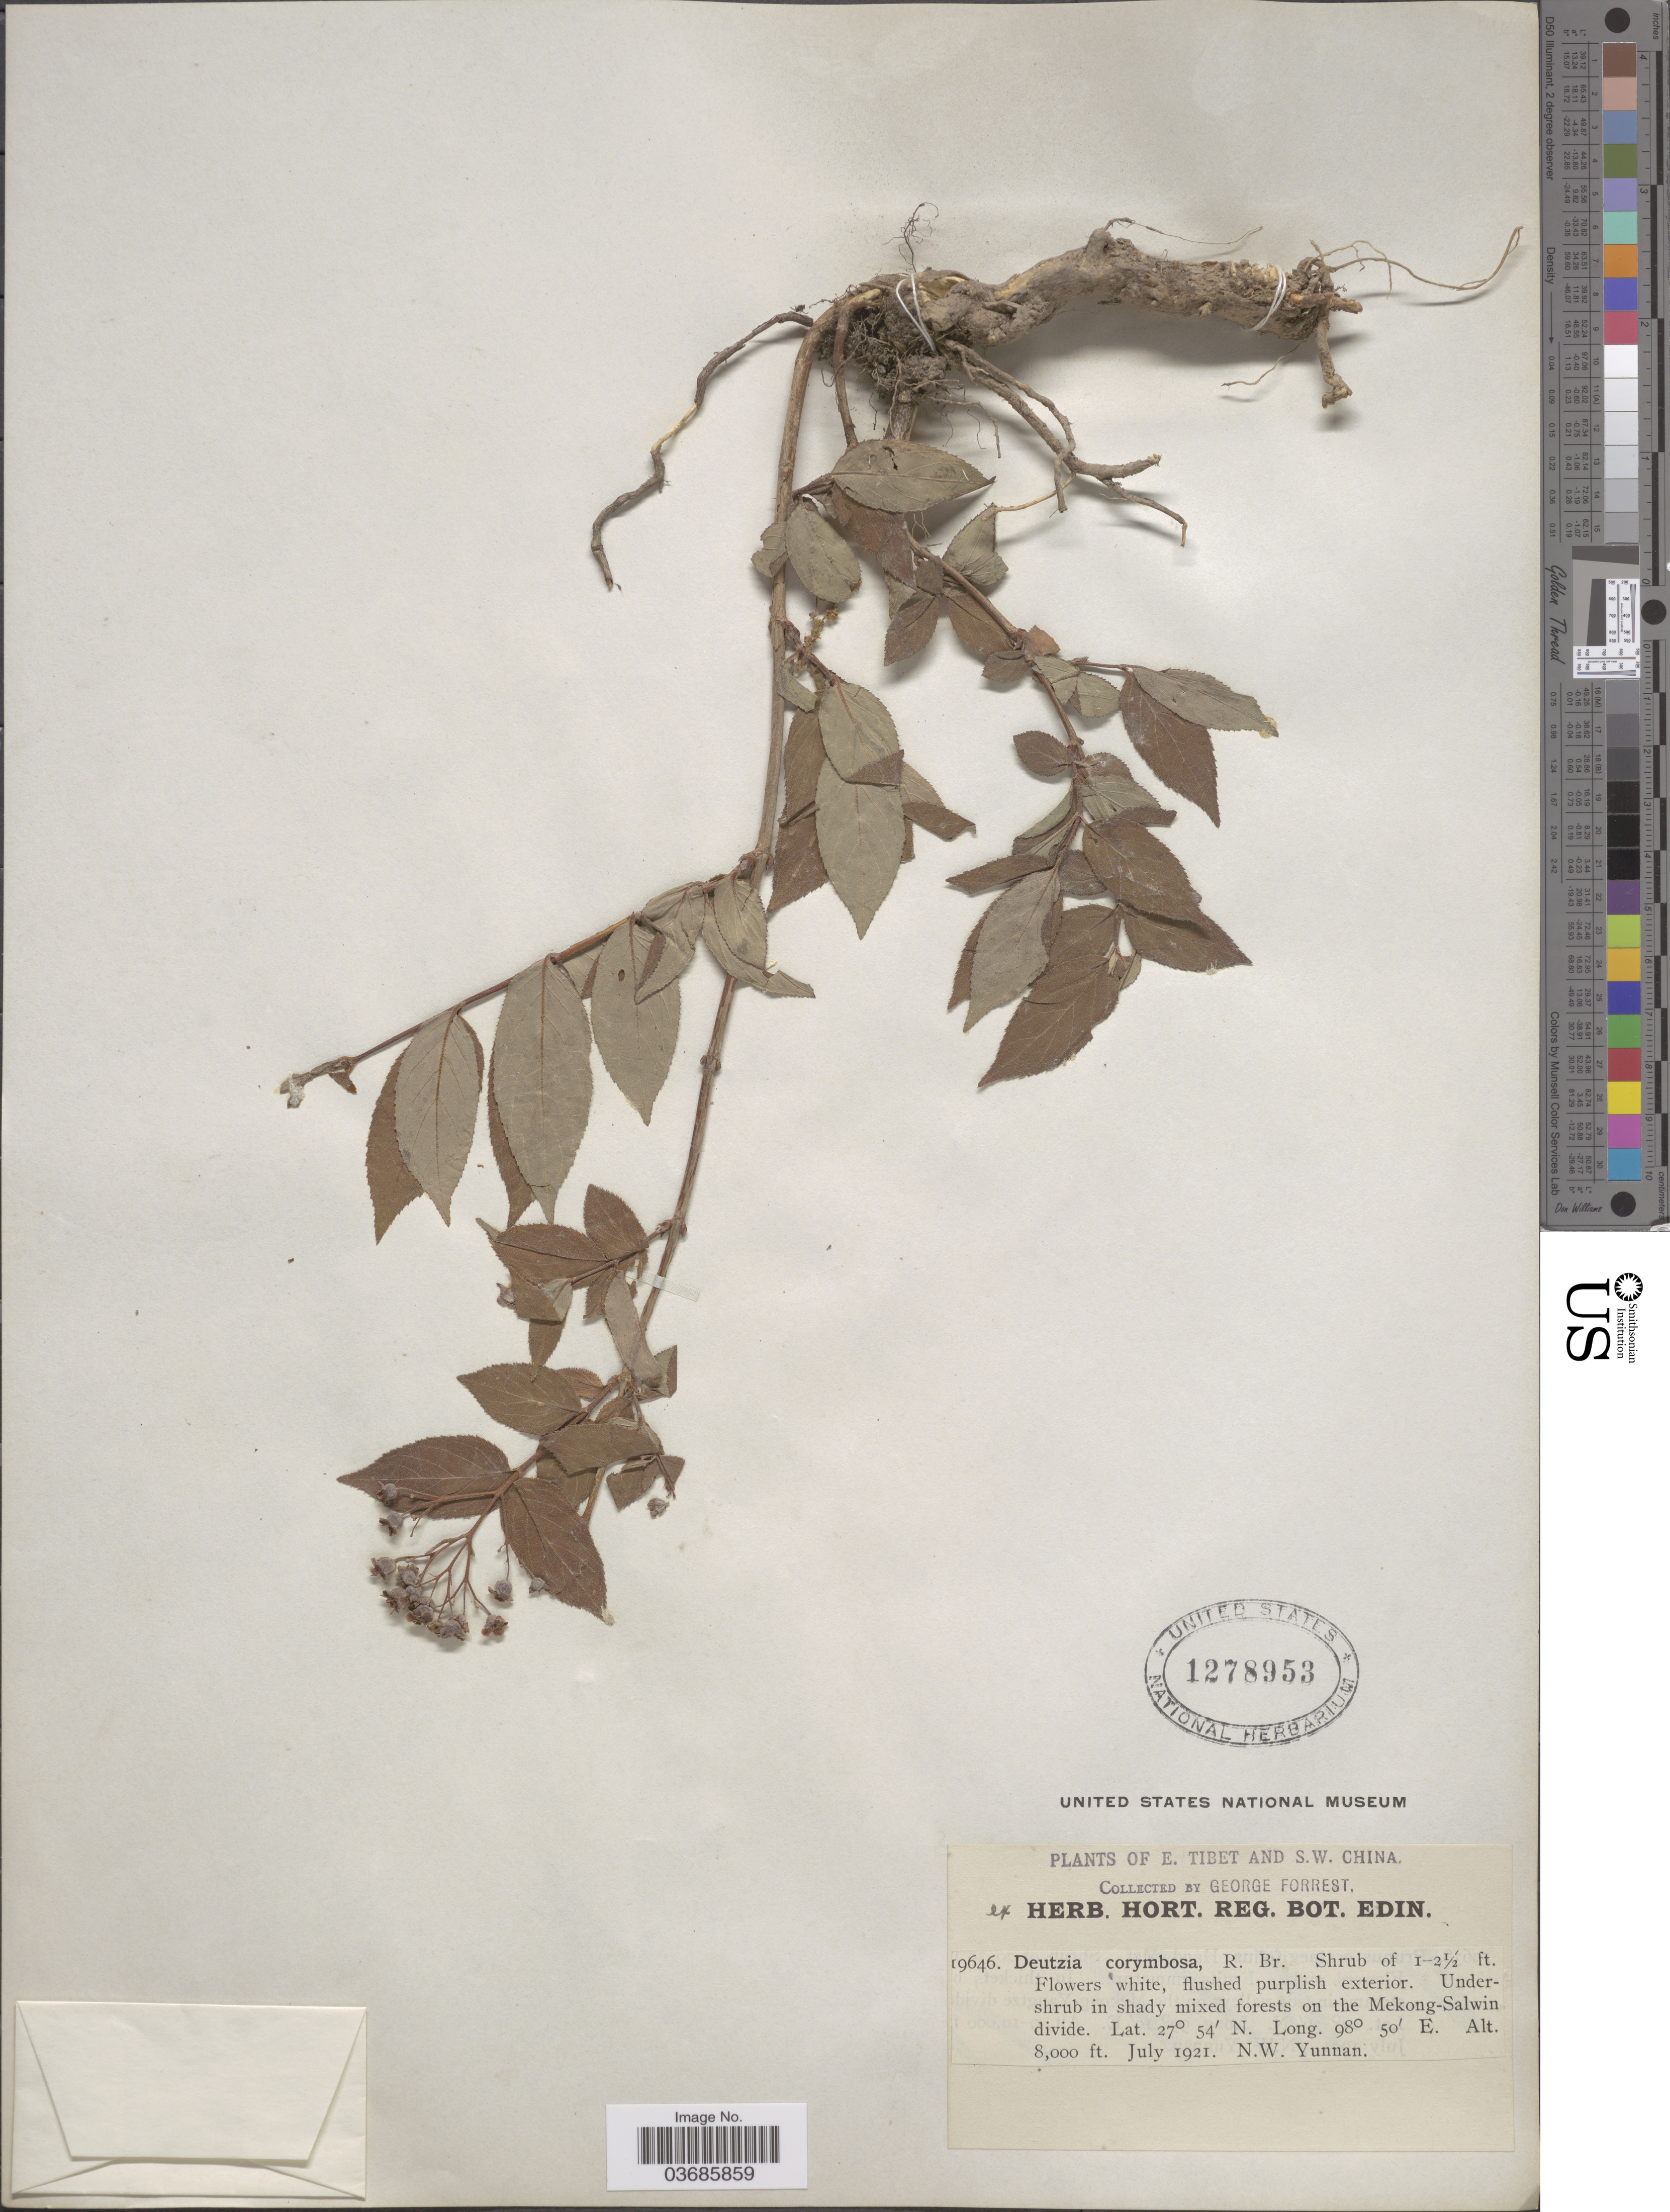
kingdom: Plantae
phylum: Tracheophyta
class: Magnoliopsida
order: Cornales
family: Hydrangeaceae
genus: Deutzia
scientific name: Deutzia corymbosa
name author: R. Br. ex G. Don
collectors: G. Forrest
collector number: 19646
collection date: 1921-07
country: China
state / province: Yunnan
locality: S.W. China. Under shrub in shady mixed forests on the Mekong-Salwin divide. N.W. Yunnan.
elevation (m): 2438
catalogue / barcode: US 1278953